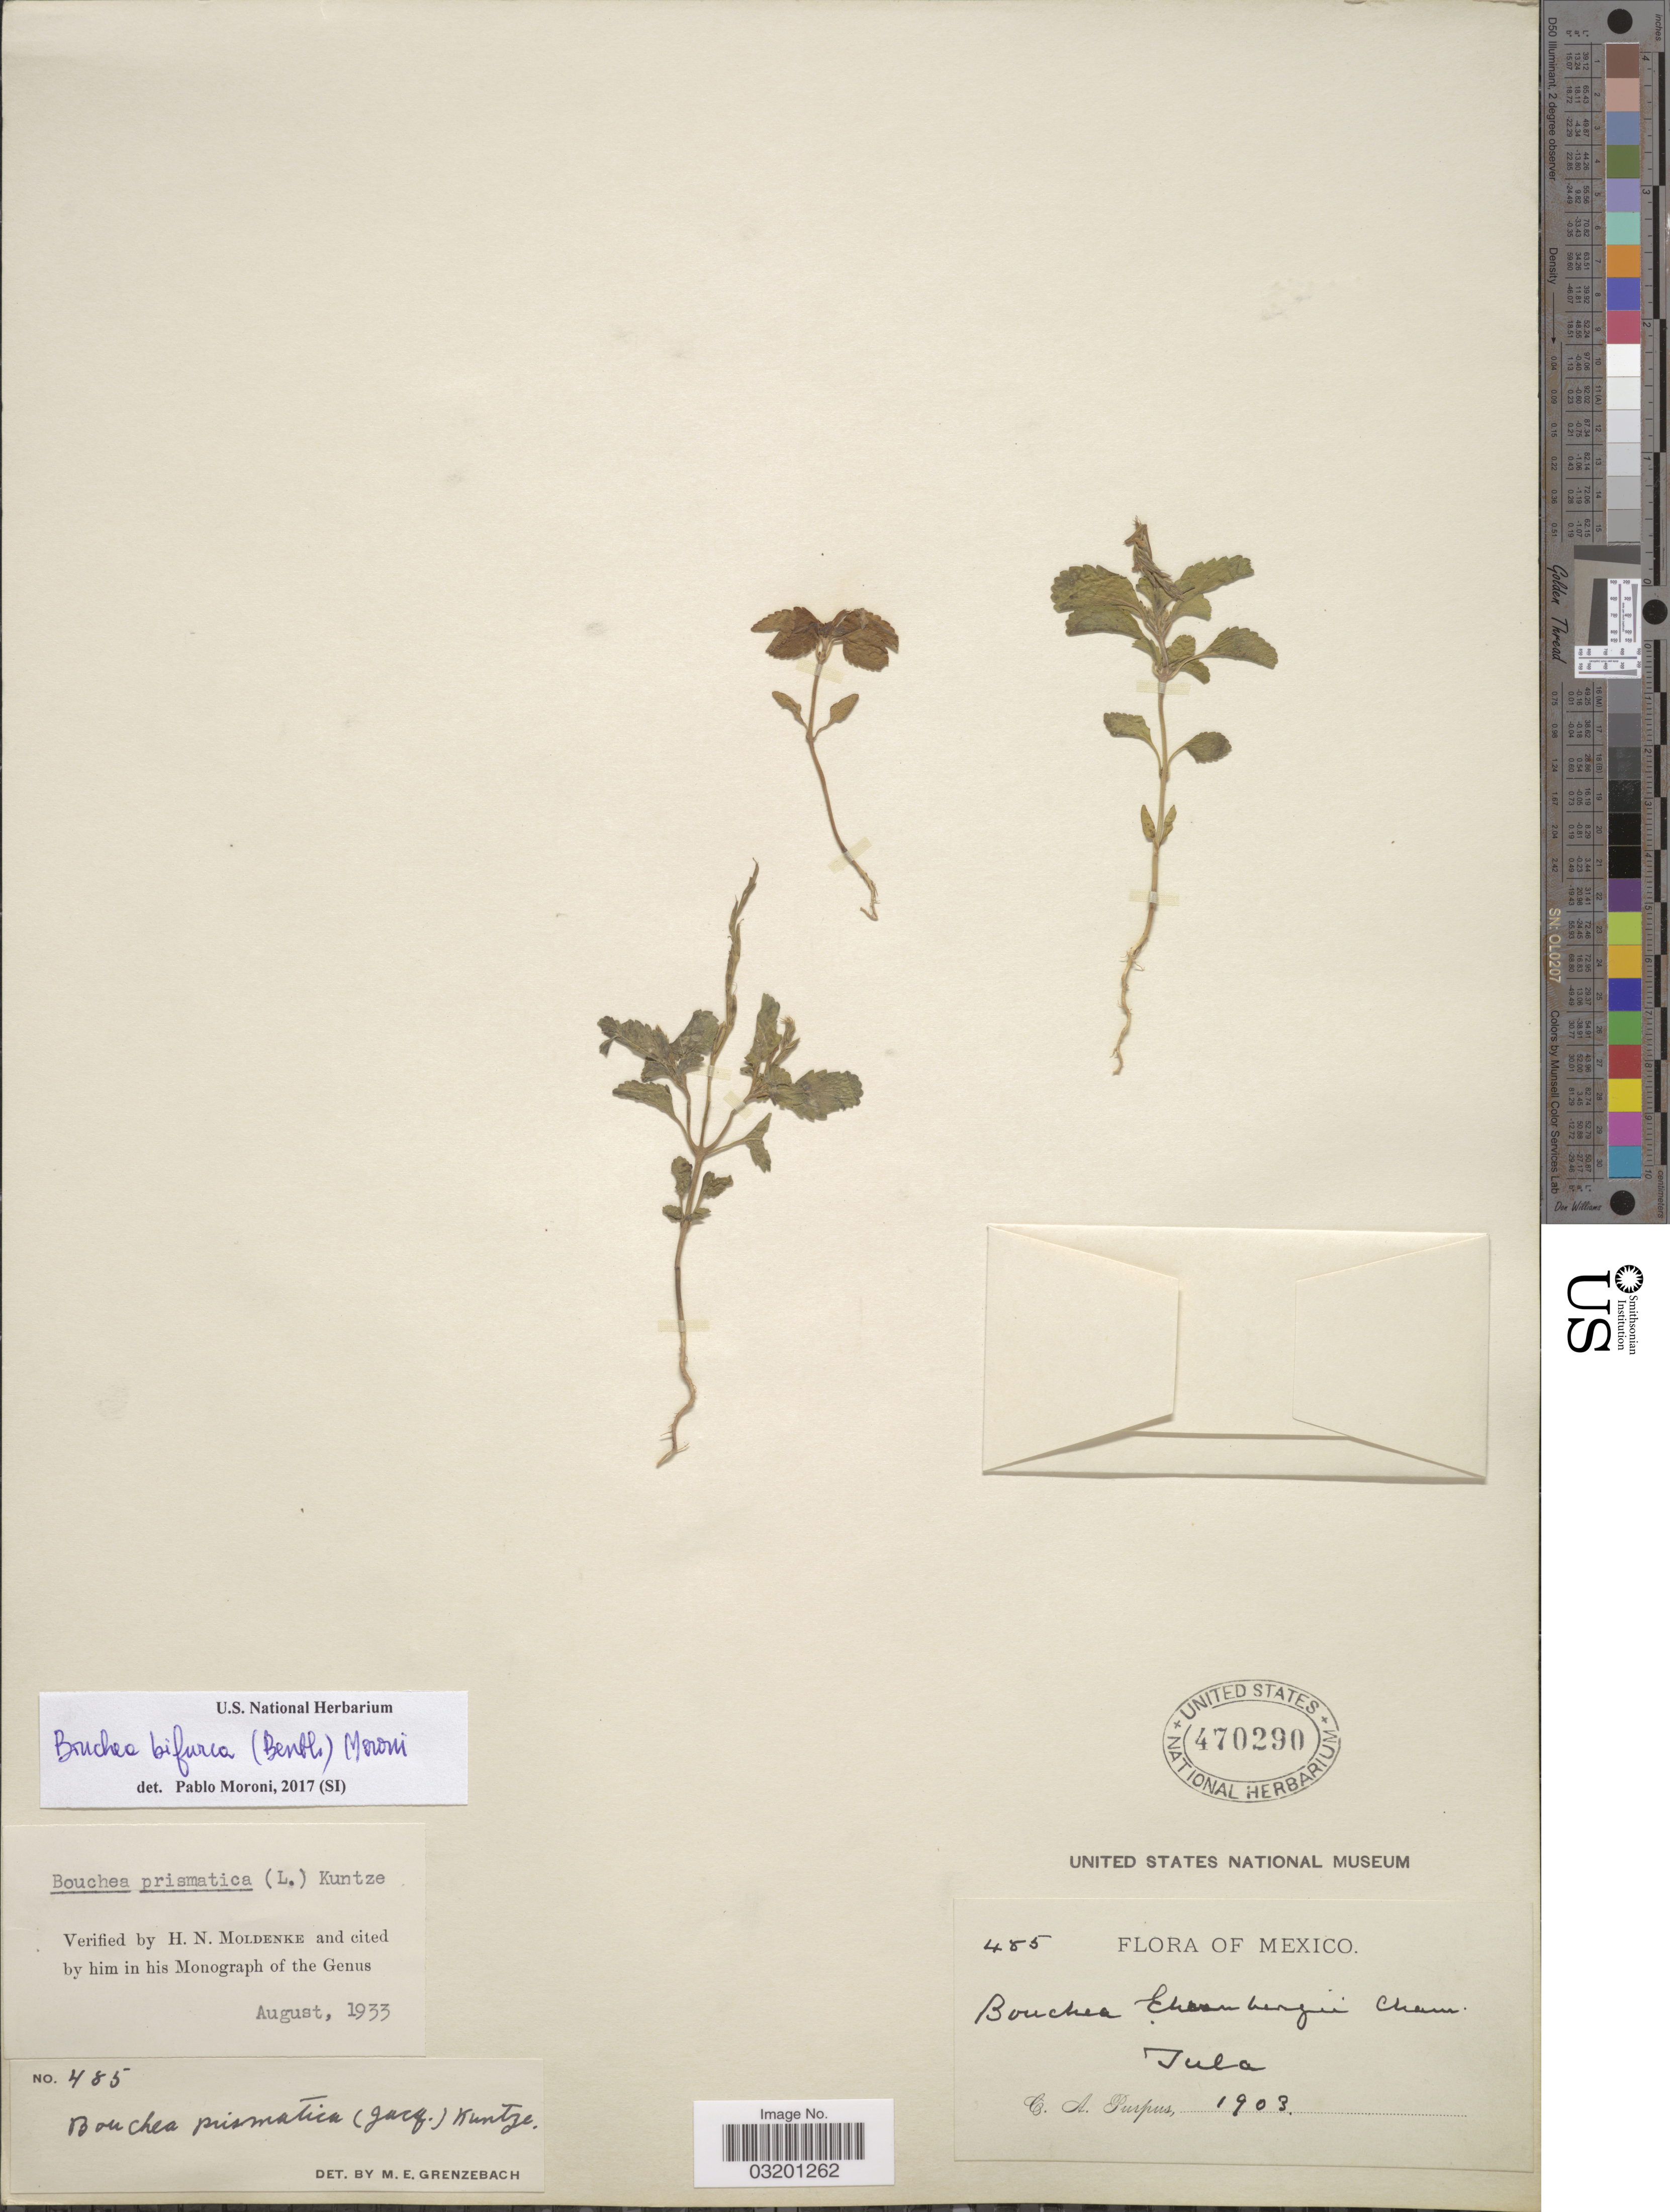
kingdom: Plantae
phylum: Tracheophyta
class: Magnoliopsida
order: Lamiales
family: Verbenaceae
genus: Bouchea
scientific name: Bouchea bifurca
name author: (Benth.) P. Moroni & N. O'Leary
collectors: C. A. Purpus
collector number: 485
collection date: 1903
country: Mexico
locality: Tulca.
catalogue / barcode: US 470290